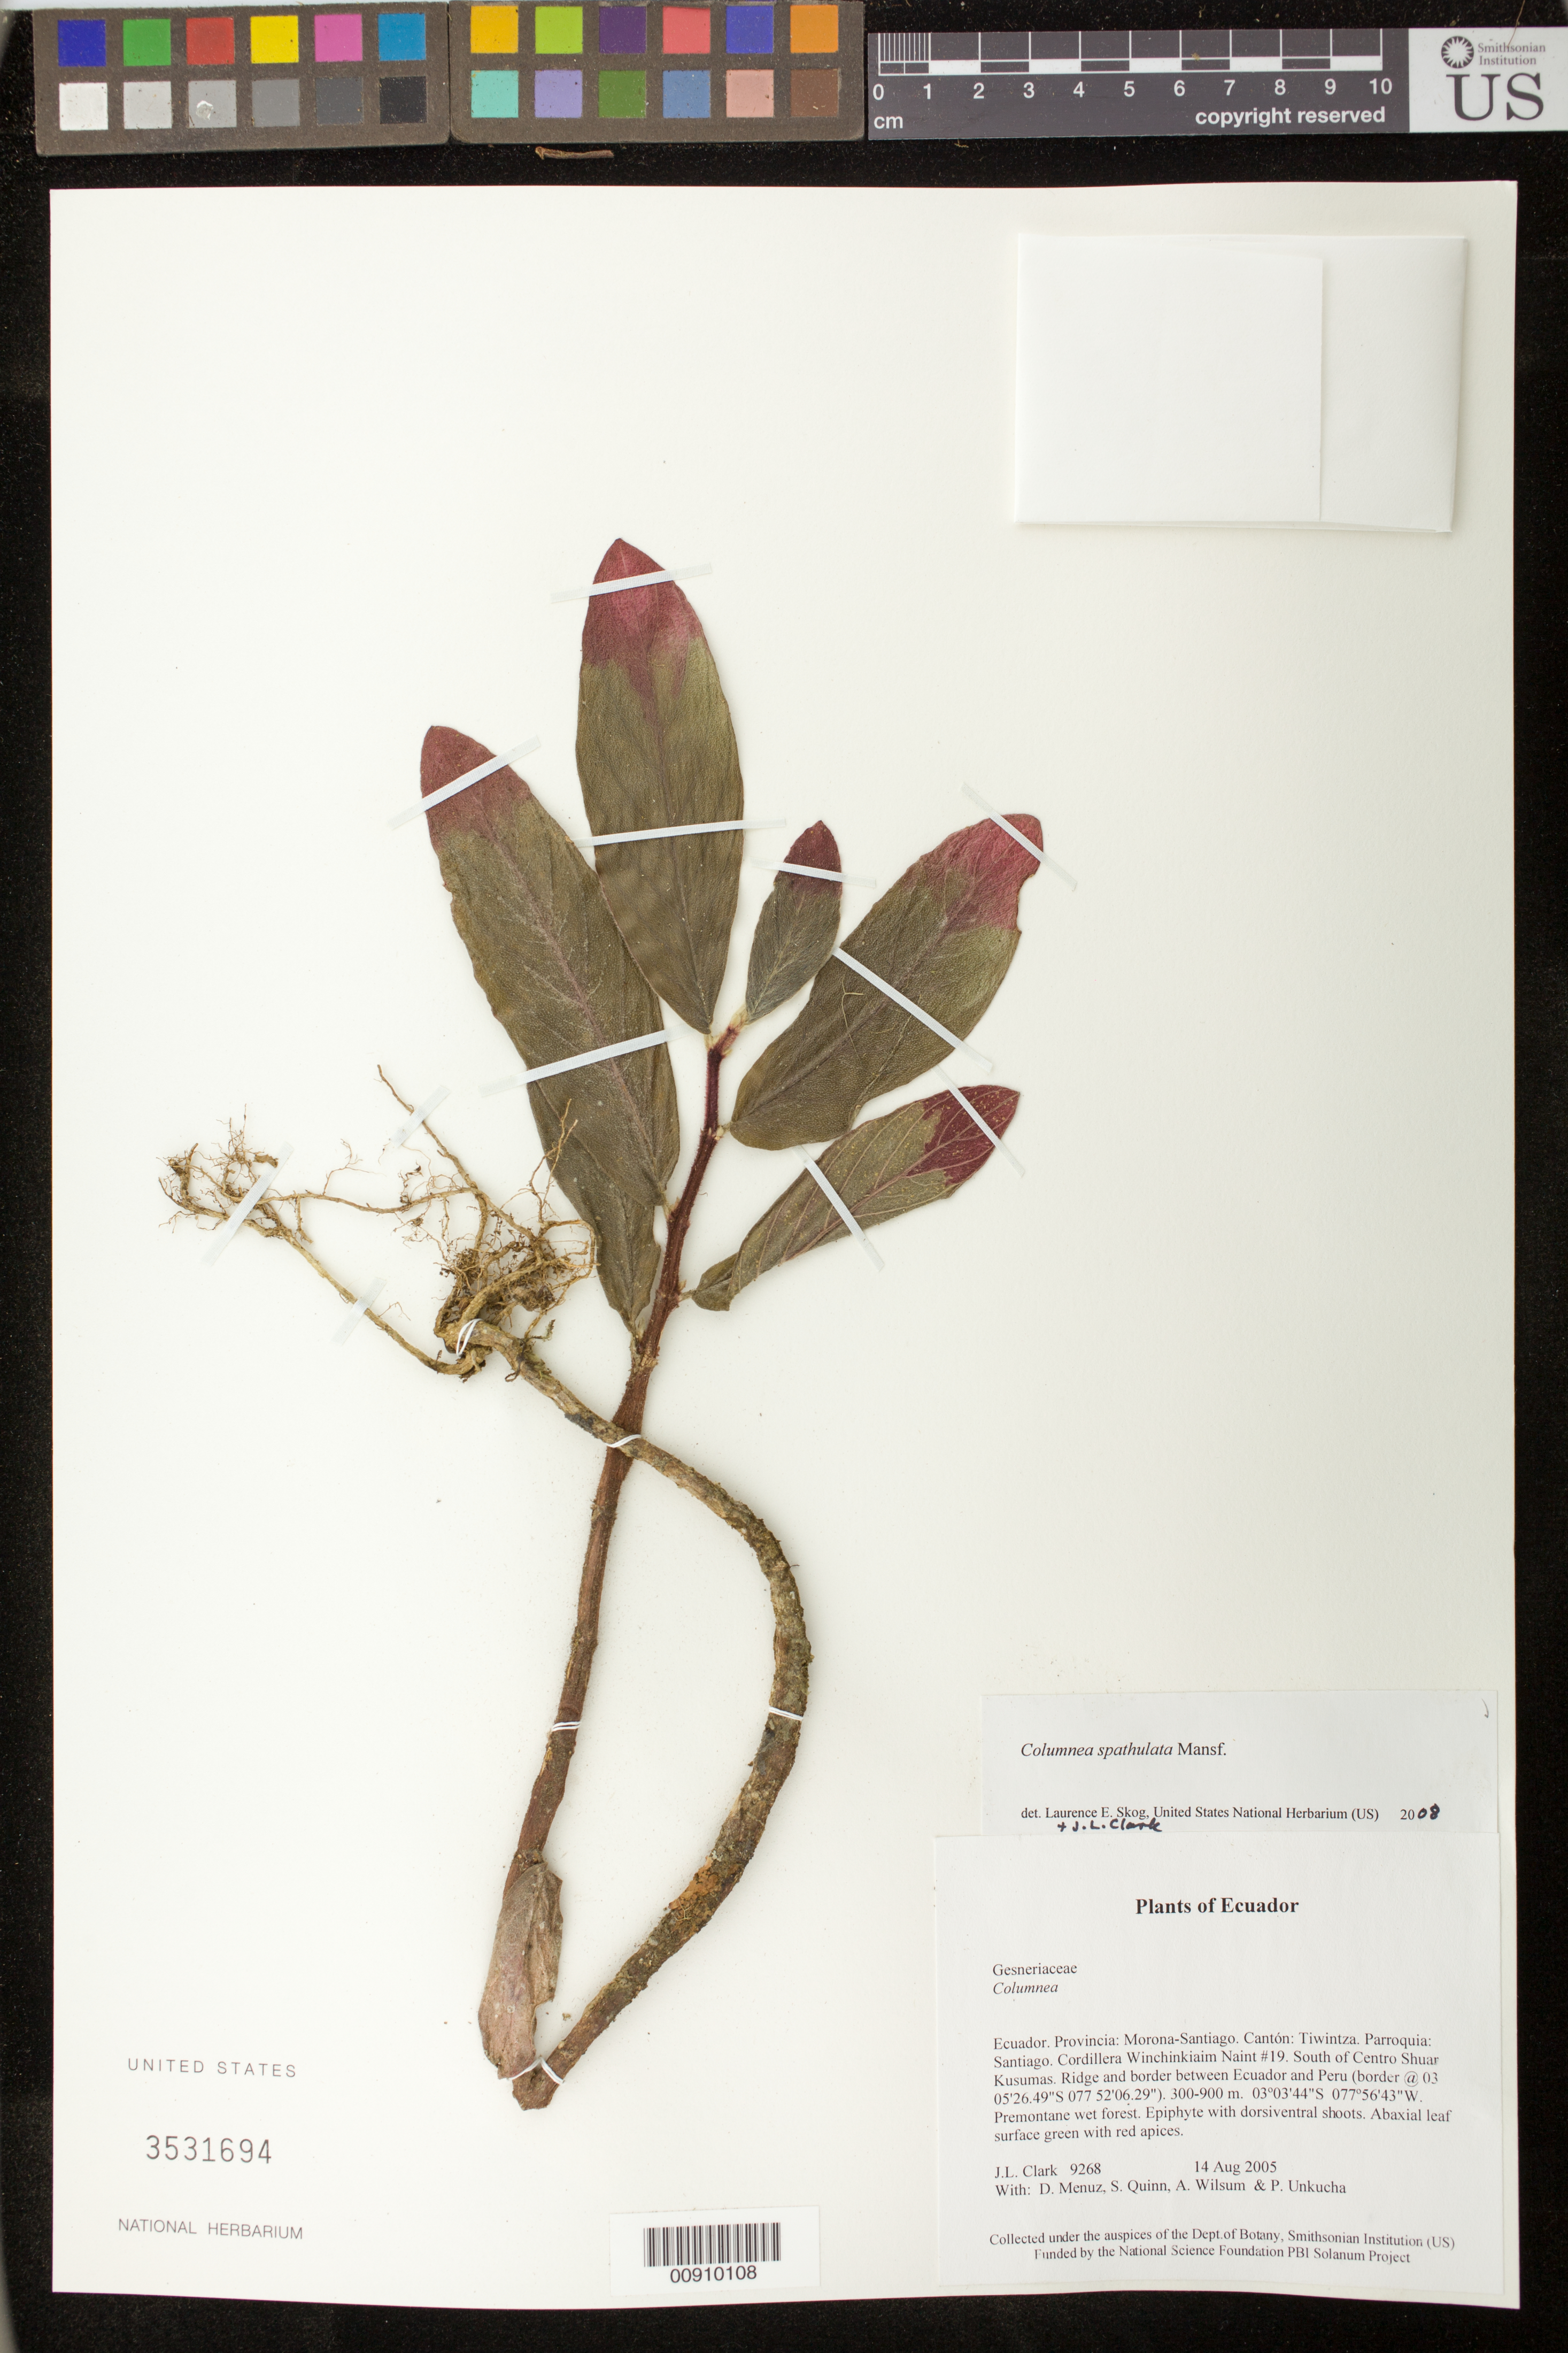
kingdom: Plantae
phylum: Tracheophyta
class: Magnoliopsida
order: Lamiales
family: Gesneriaceae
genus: Columnea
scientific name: Columnea spathulata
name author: Mansf.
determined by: Clark, J. L., (SEL), The Marie Selby Botanical Garden (UNITED STATES)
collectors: J. L. Clark, D. Menuz, S. Quinn, A. Wilsum & P. Unkucha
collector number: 9268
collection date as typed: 14 Aug 2005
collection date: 2005-08-14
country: Ecuador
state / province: Morona-Santiago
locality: Tiwintza. Parroquia: Santiago. Cordillera Winchinkiaim Naint #19. South of Centro Shuar Kusumas. Ridge and border between Ecuador and Peru (border @ 03°05'26.49"S 077°52'06.29").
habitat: Premontane wet forest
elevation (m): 300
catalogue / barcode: US 3531694